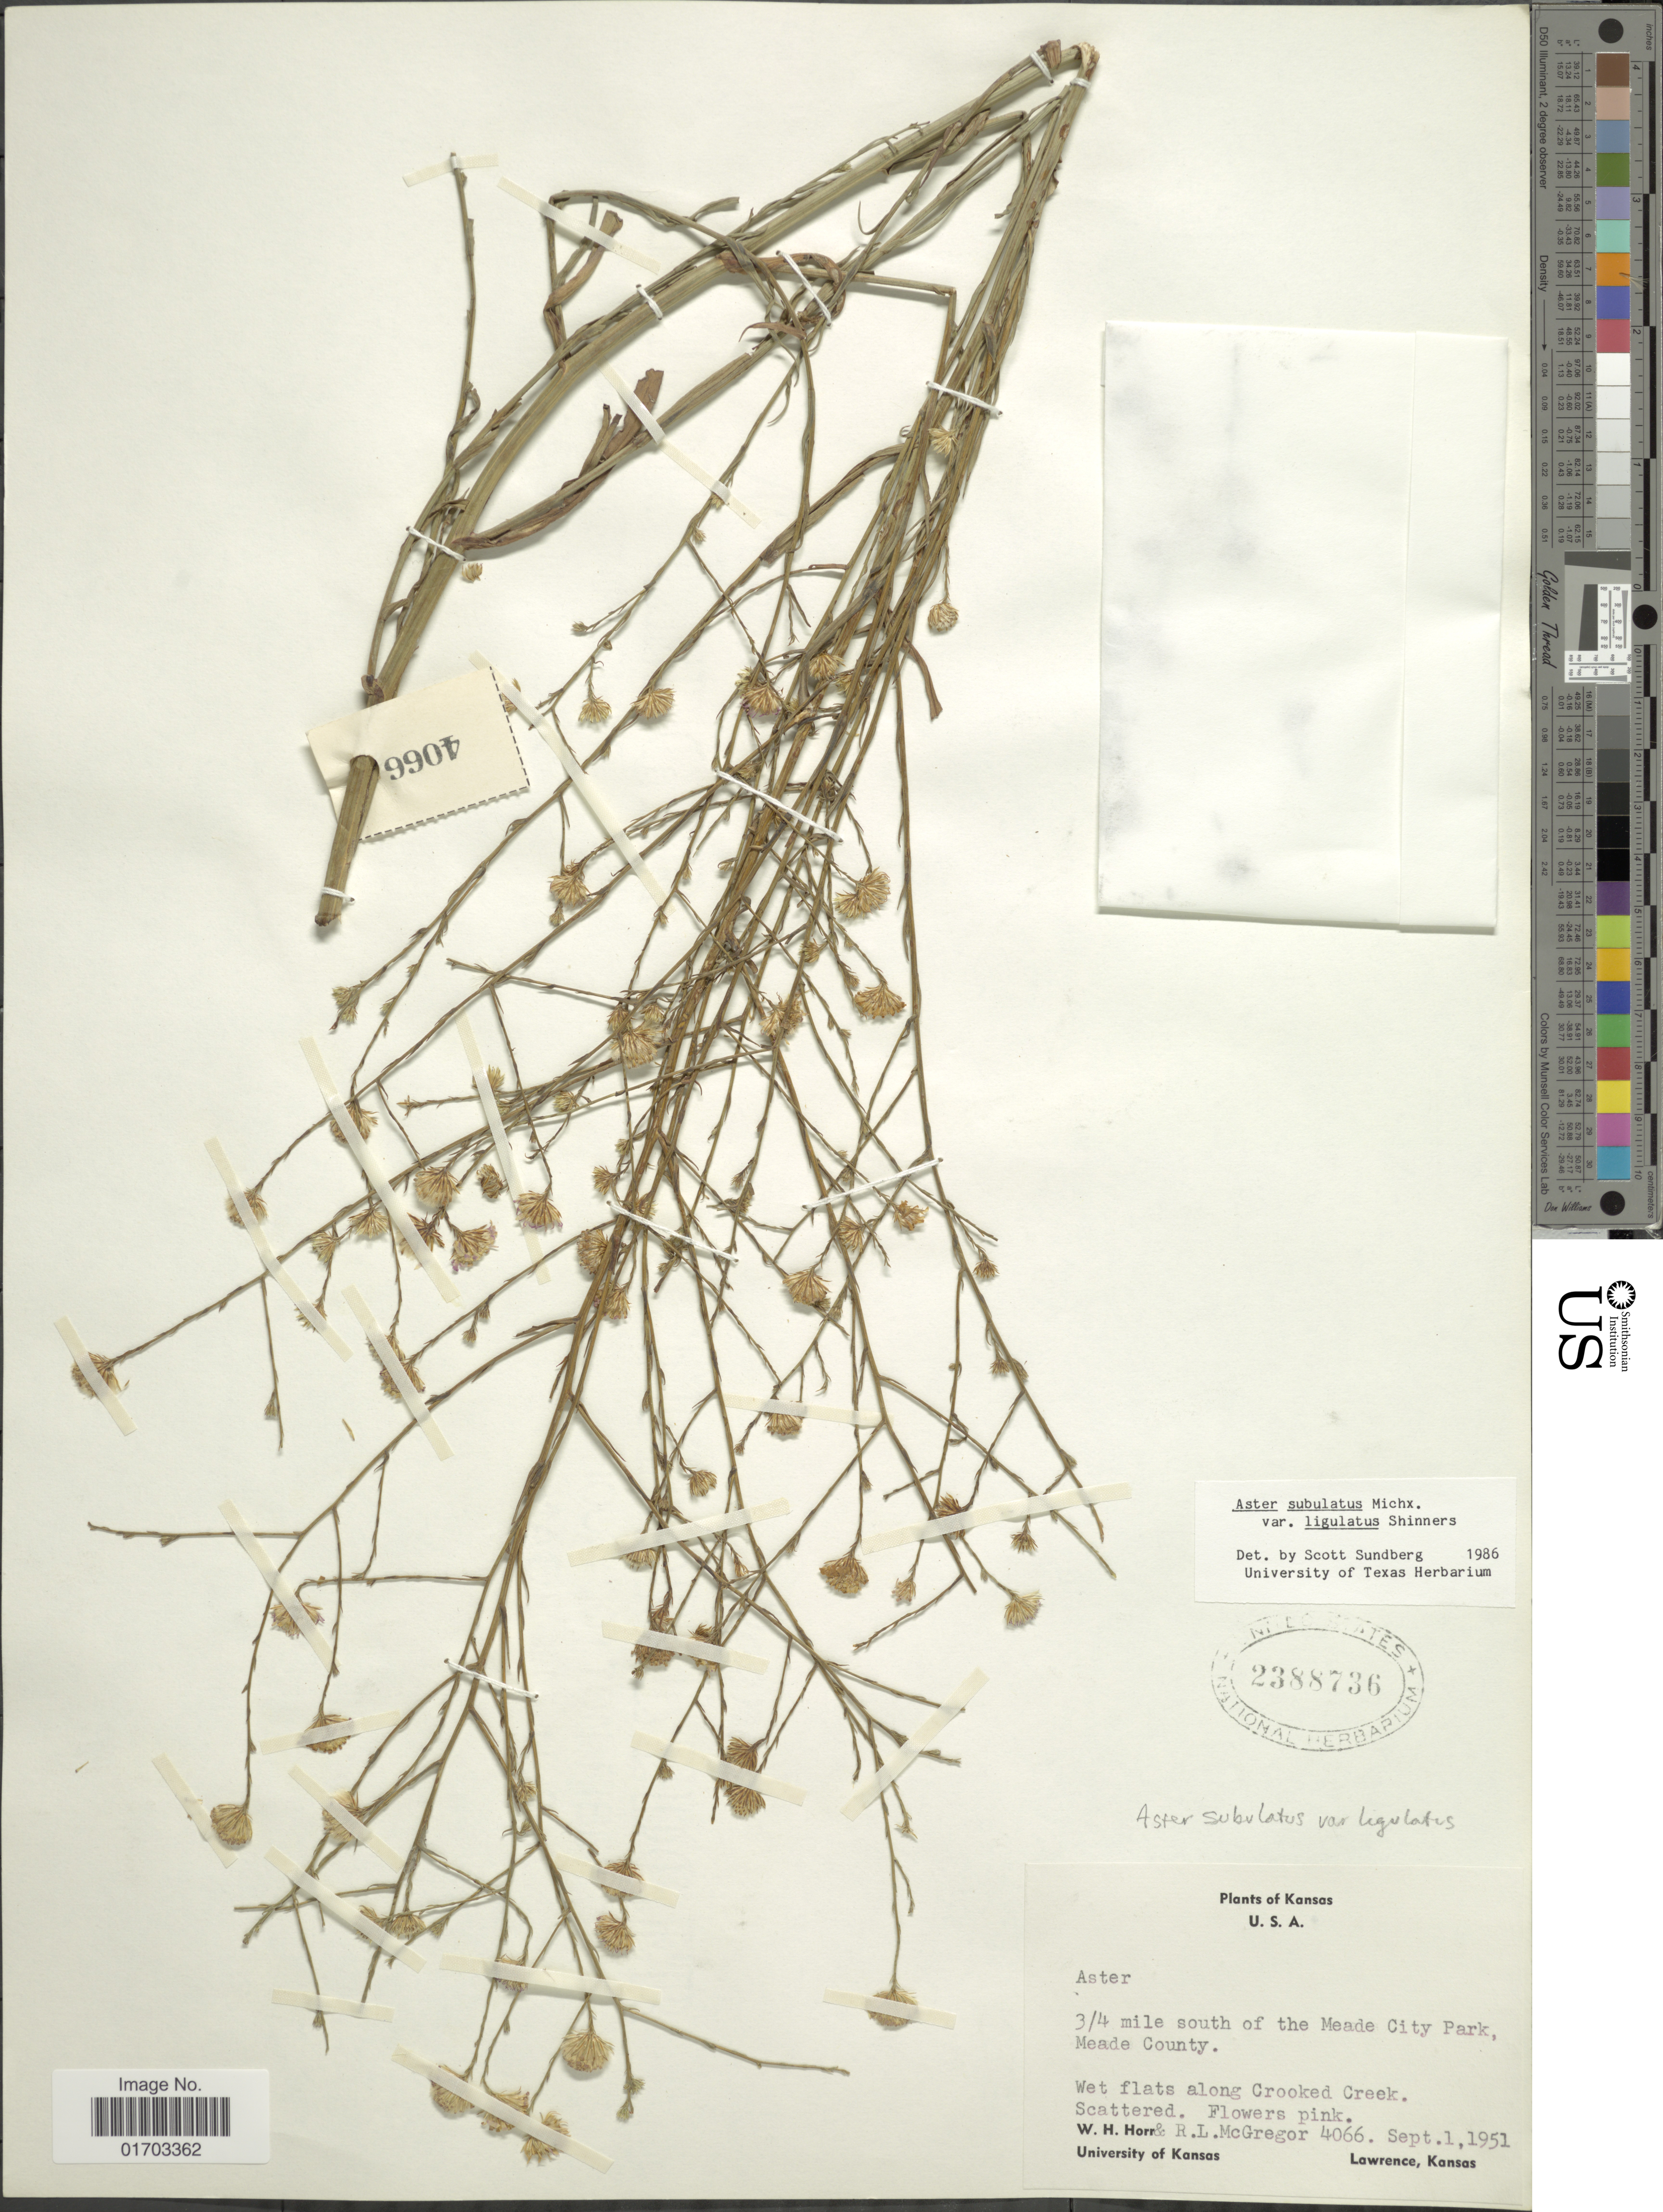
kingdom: Plantae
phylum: Tracheophyta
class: Magnoliopsida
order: Asterales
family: Asteraceae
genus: Symphyotrichum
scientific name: Symphyotrichum subulatum var. ligulatum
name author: (Shinners) S.D. Sundb.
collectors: W. H. Horr & R. McGregor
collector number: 4066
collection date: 1951-09-01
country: United States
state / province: Kansas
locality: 3/4 mile south of the Meade City Park, Meade County, wet flats along Crooked Creek.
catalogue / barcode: US 2388736